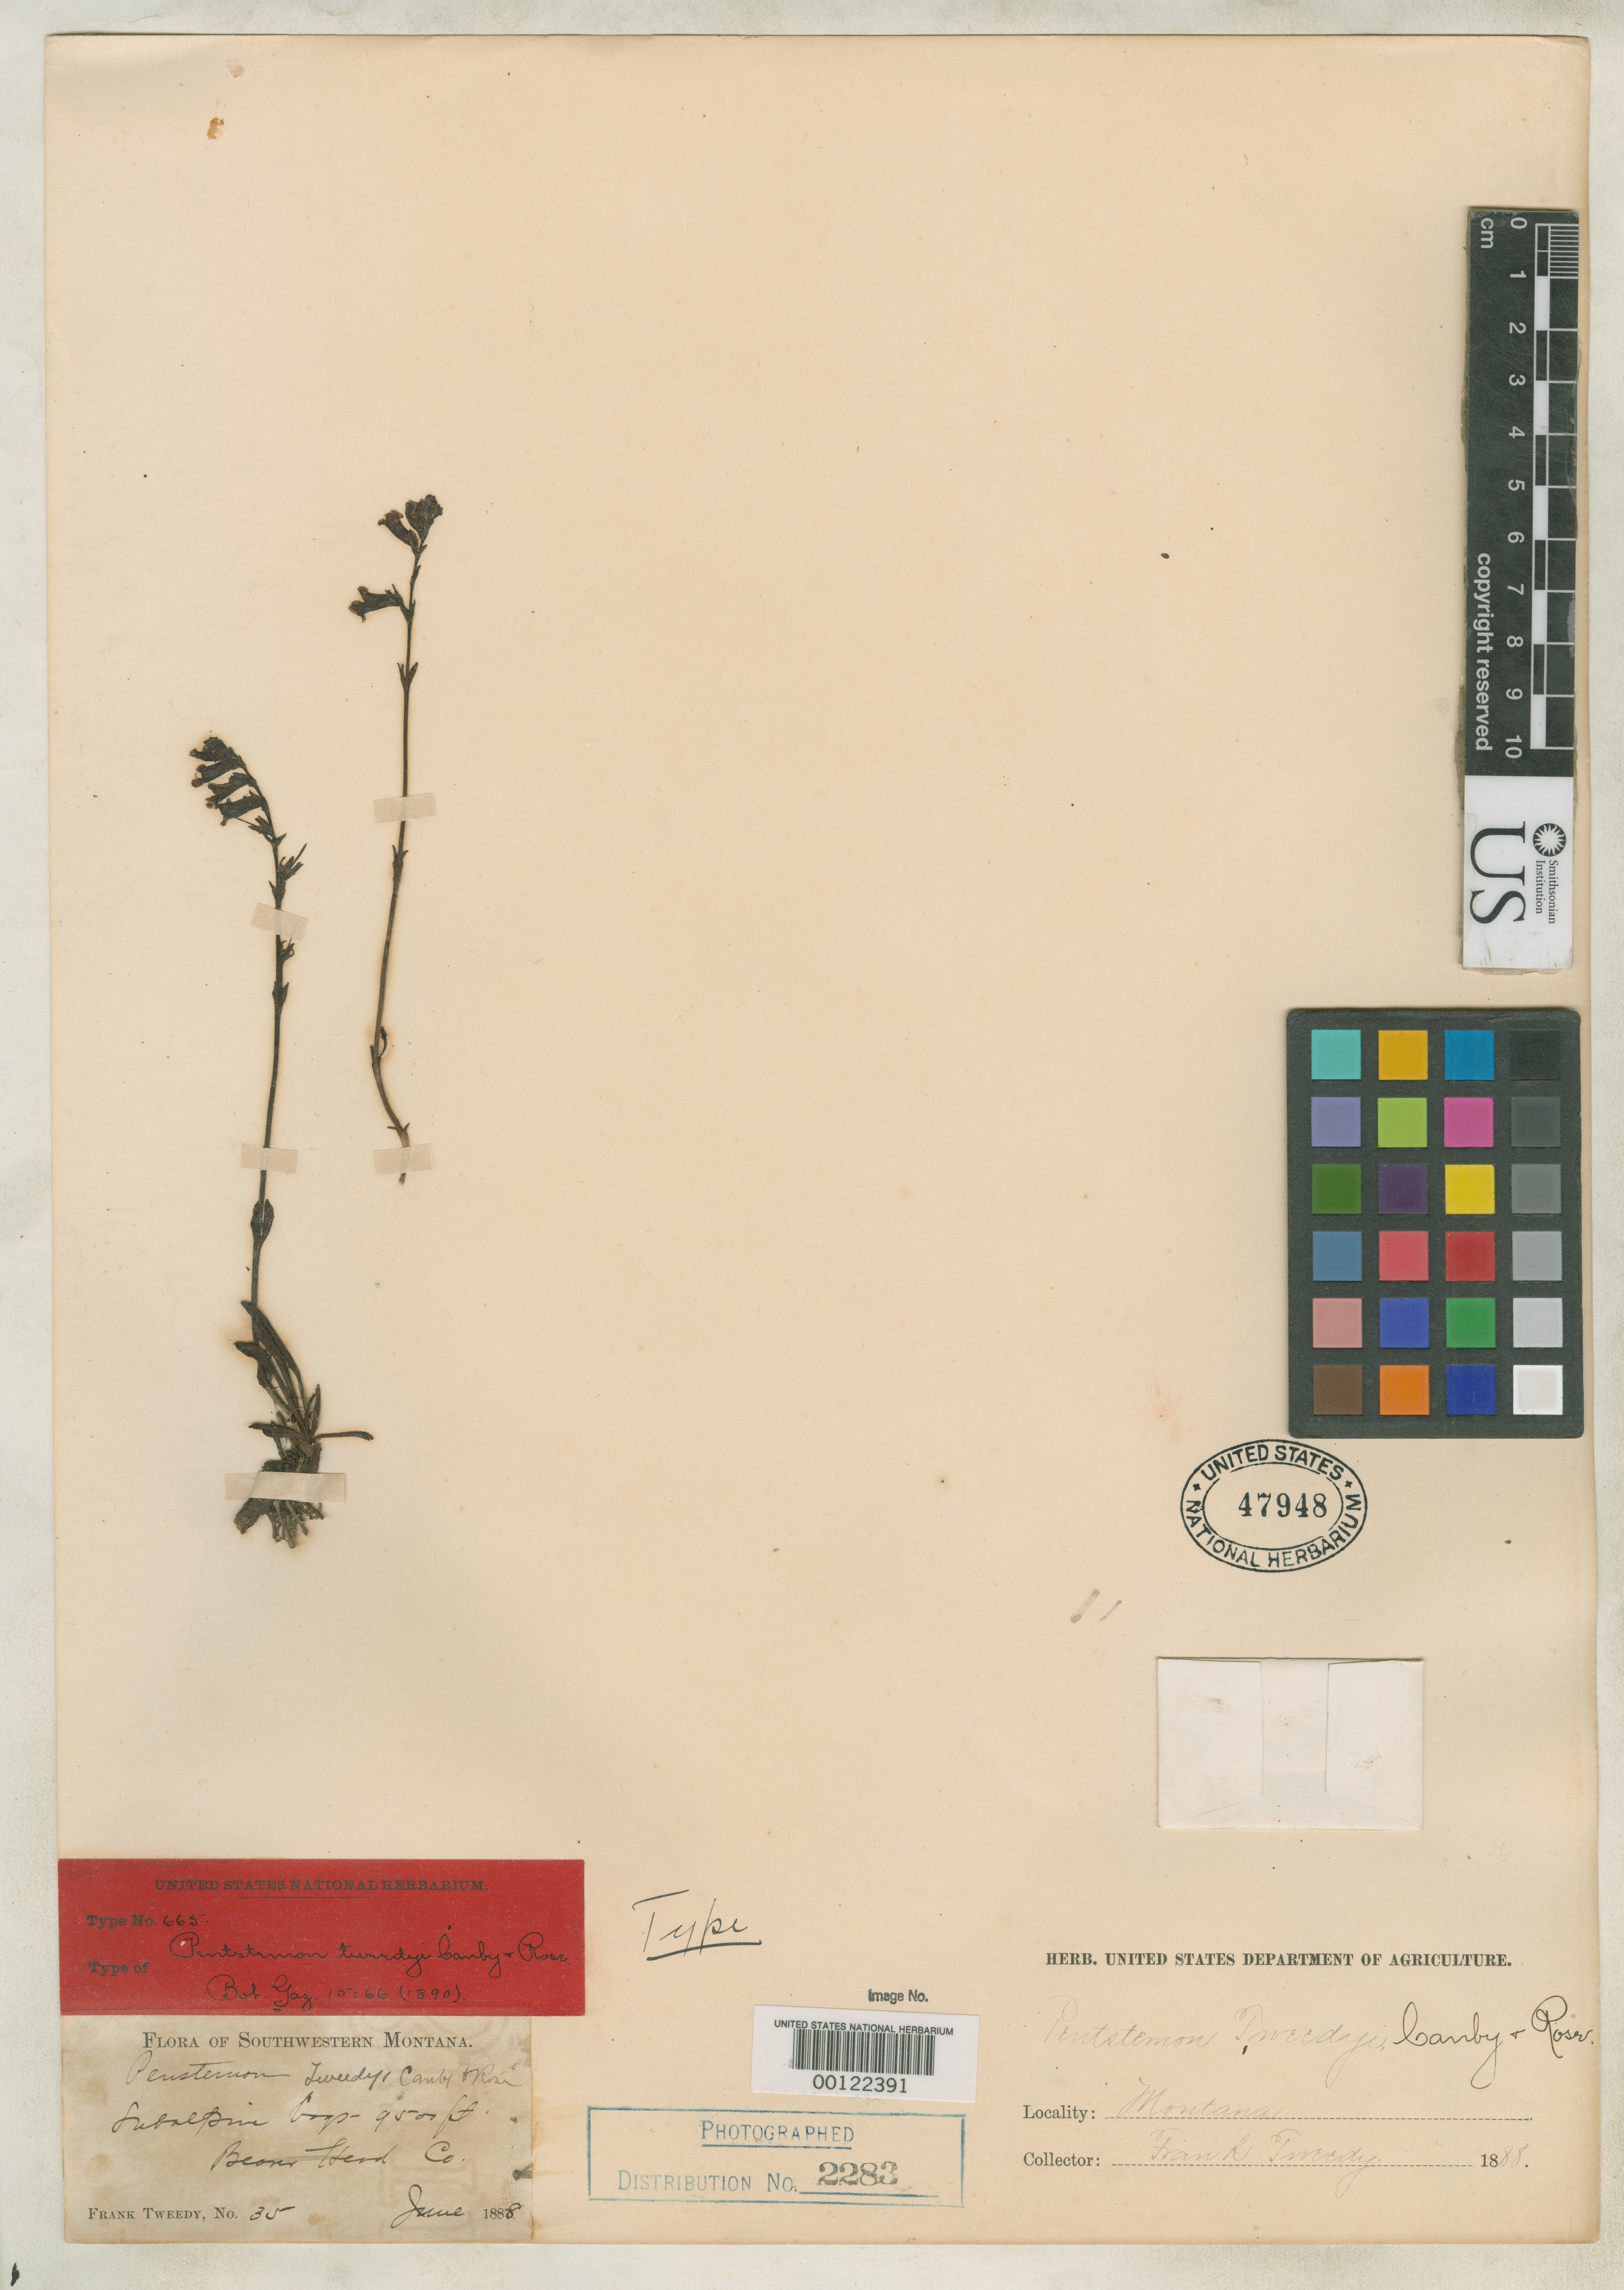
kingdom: Plantae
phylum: Tracheophyta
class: Magnoliopsida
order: Lamiales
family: Plantaginaceae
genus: Penstemon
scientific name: Penstemon tweedyi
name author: Canby & Rose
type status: Type Collection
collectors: F. Tweedy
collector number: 35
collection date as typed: Jun 1888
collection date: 1888-06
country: United States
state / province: Montana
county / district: Beaverhead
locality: Alt. 9500 ft.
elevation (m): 2896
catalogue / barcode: US 47948